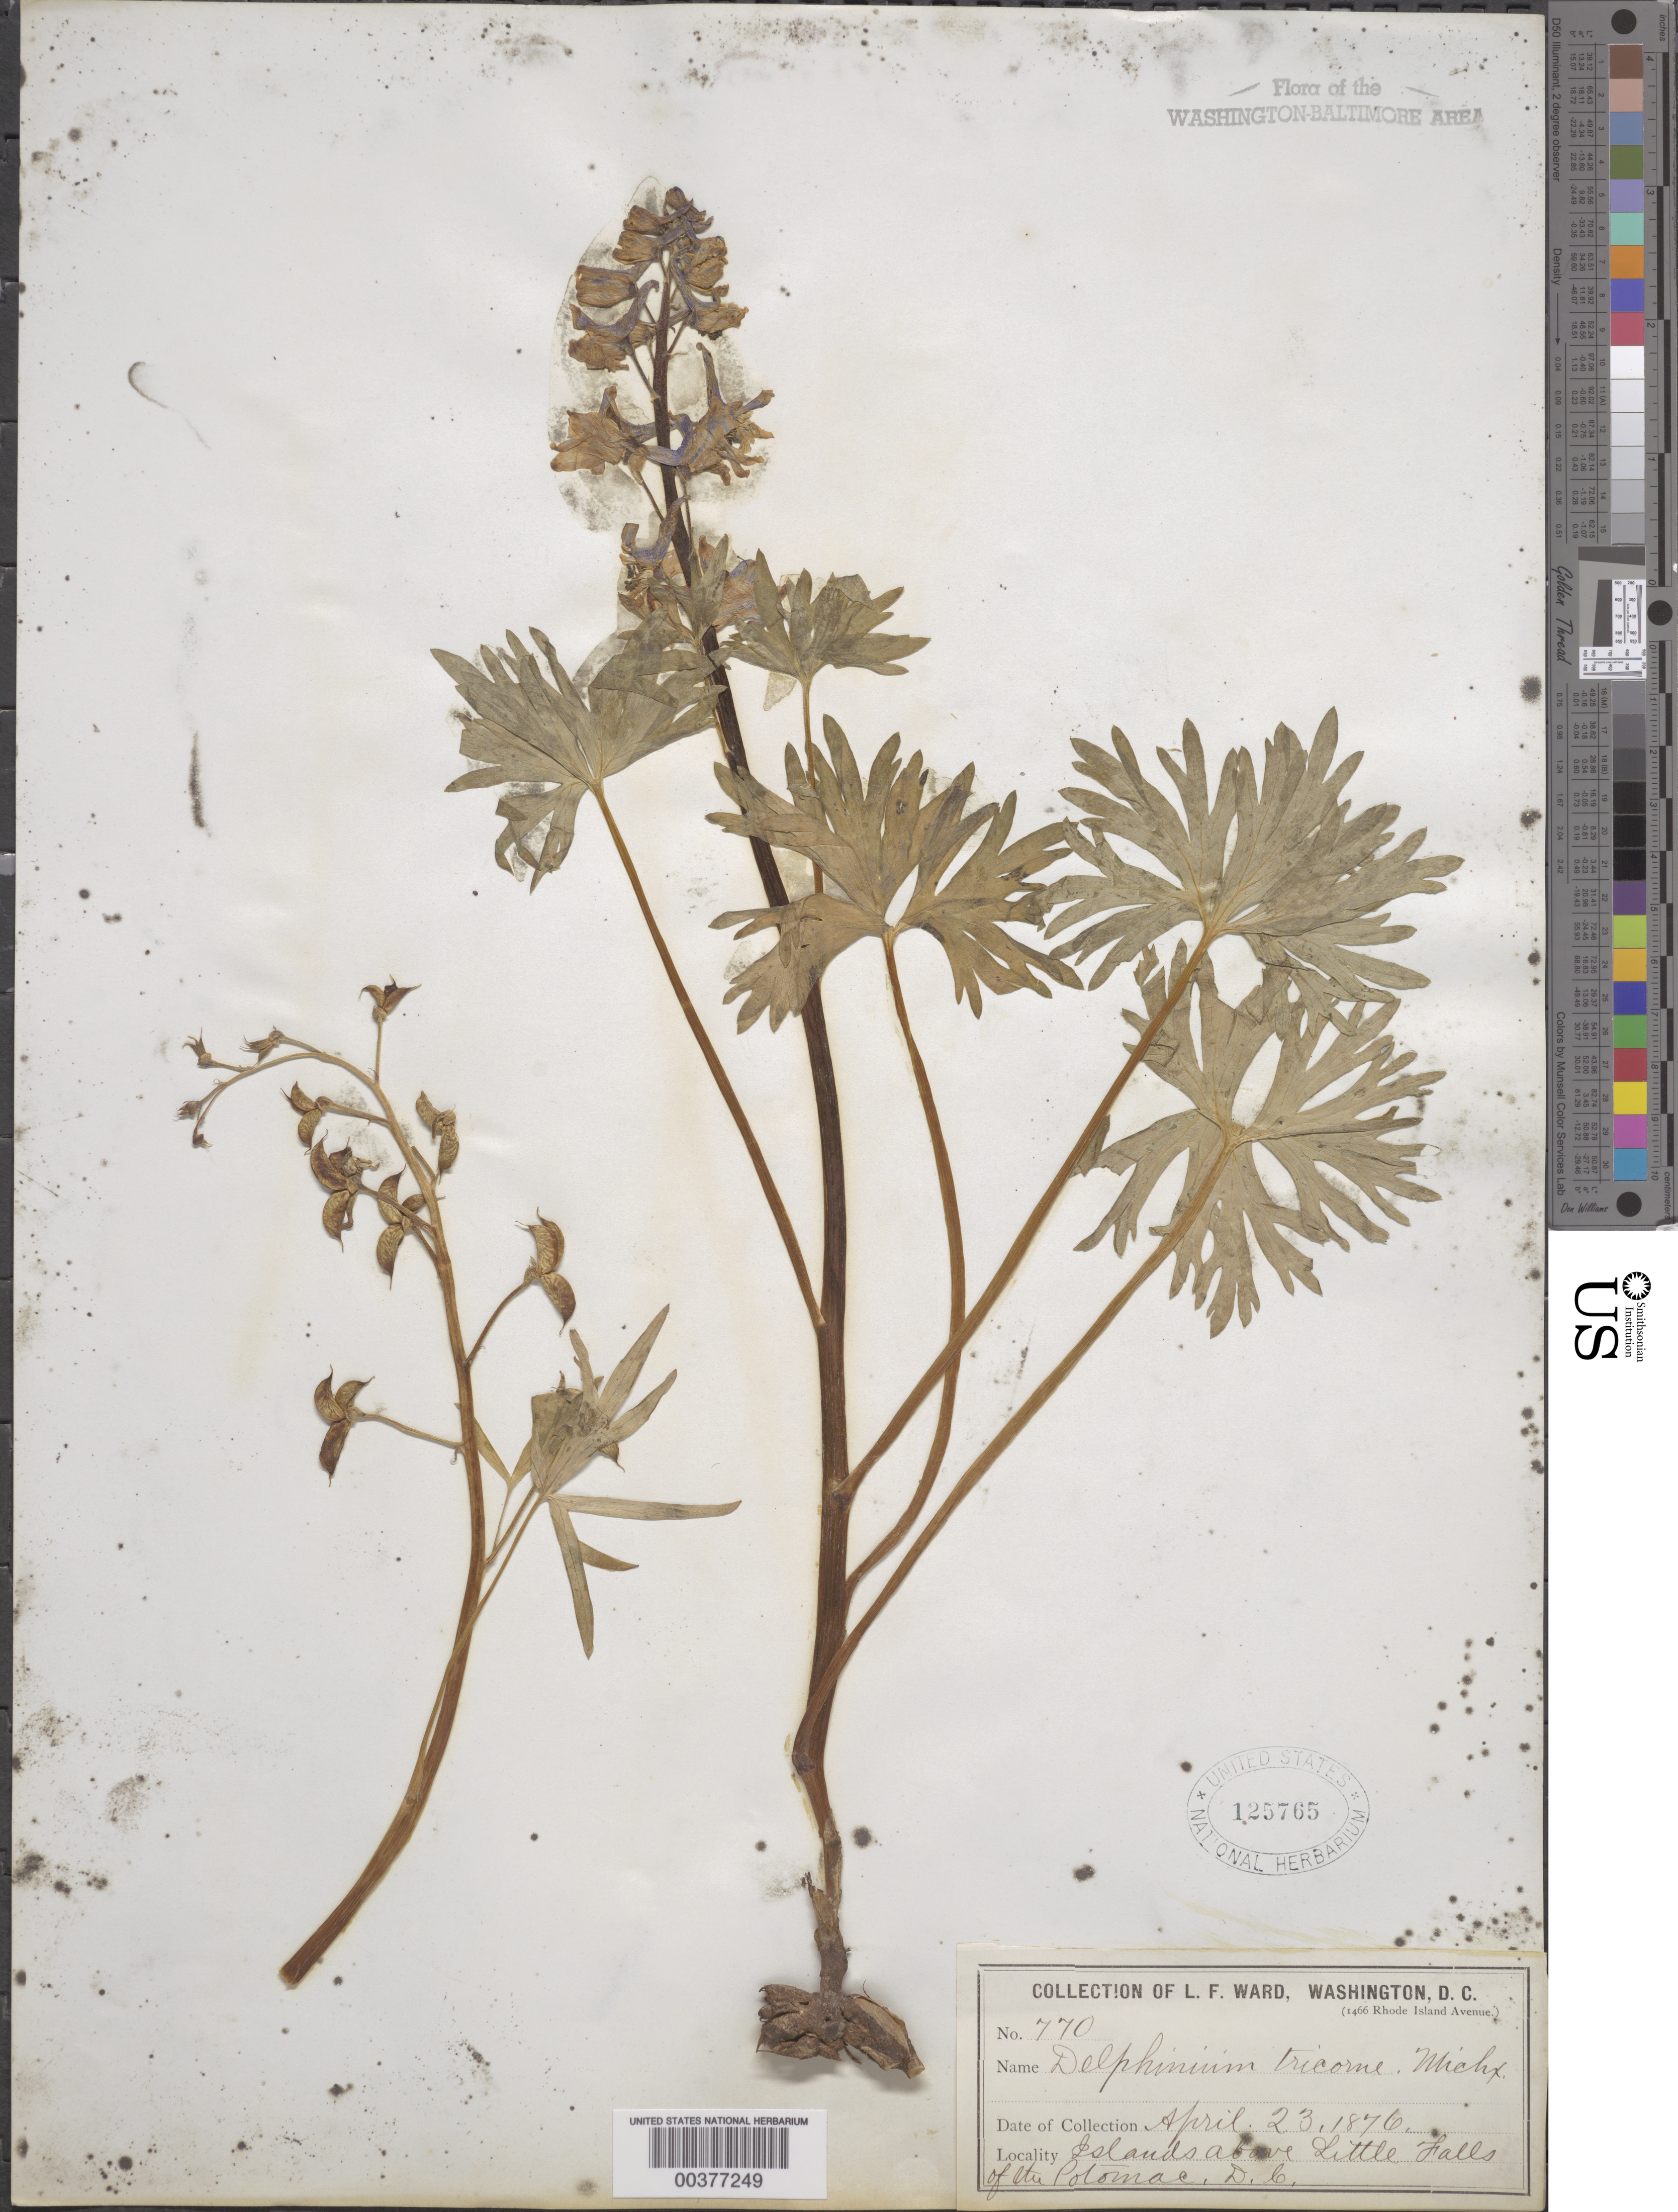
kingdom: Plantae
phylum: Tracheophyta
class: Magnoliopsida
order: Ranunculales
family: Ranunculaceae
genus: Delphinium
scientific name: Delphinium tricorne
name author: Michx.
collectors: L. F. Ward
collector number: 770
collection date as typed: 23 Apr 1876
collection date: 1876-04-23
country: United States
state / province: Maryland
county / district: Montgomery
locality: Island above Little Falls, Larkspur Island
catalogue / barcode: US 125765